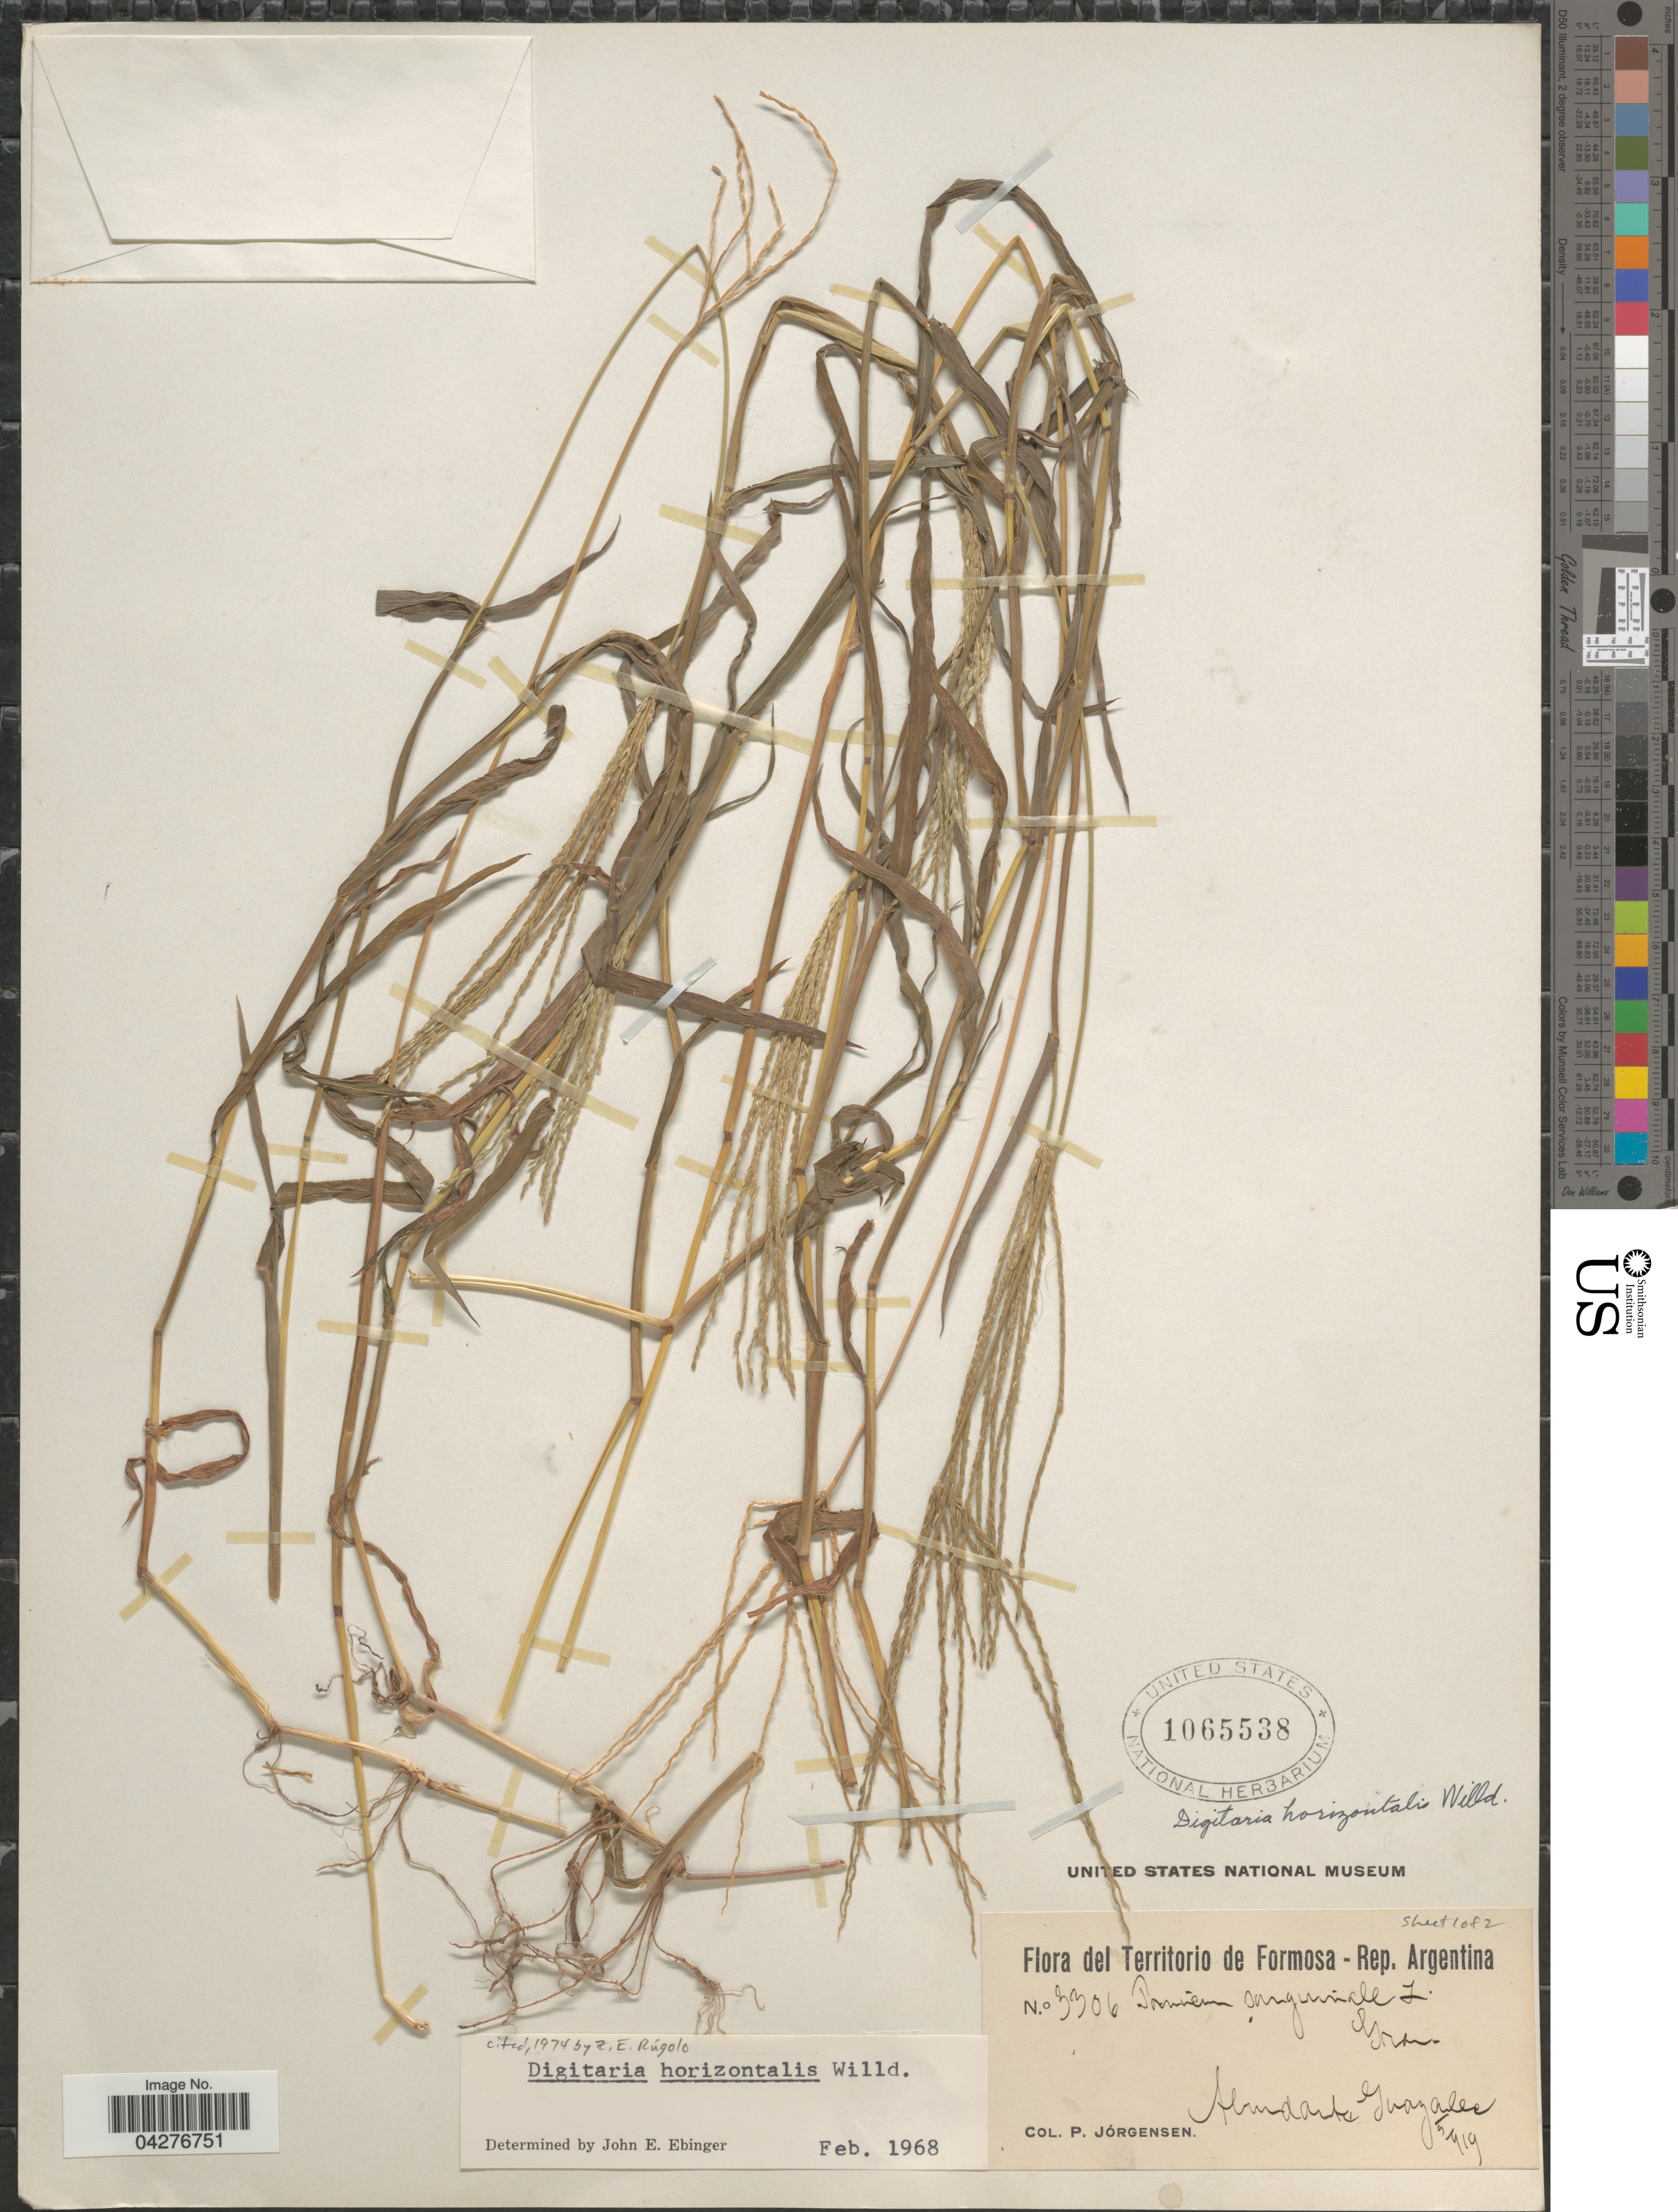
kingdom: Plantae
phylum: Tracheophyta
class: Liliopsida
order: Poales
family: Poaceae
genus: Digitaria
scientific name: Digitaria horizontalis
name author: Willd.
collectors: P. Jörgensen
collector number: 3306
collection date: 1919-05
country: Argentina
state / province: Formosa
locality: Territorio de Formosa - Rep. Argentina. Abundante Guayculec.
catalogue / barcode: US 1065538